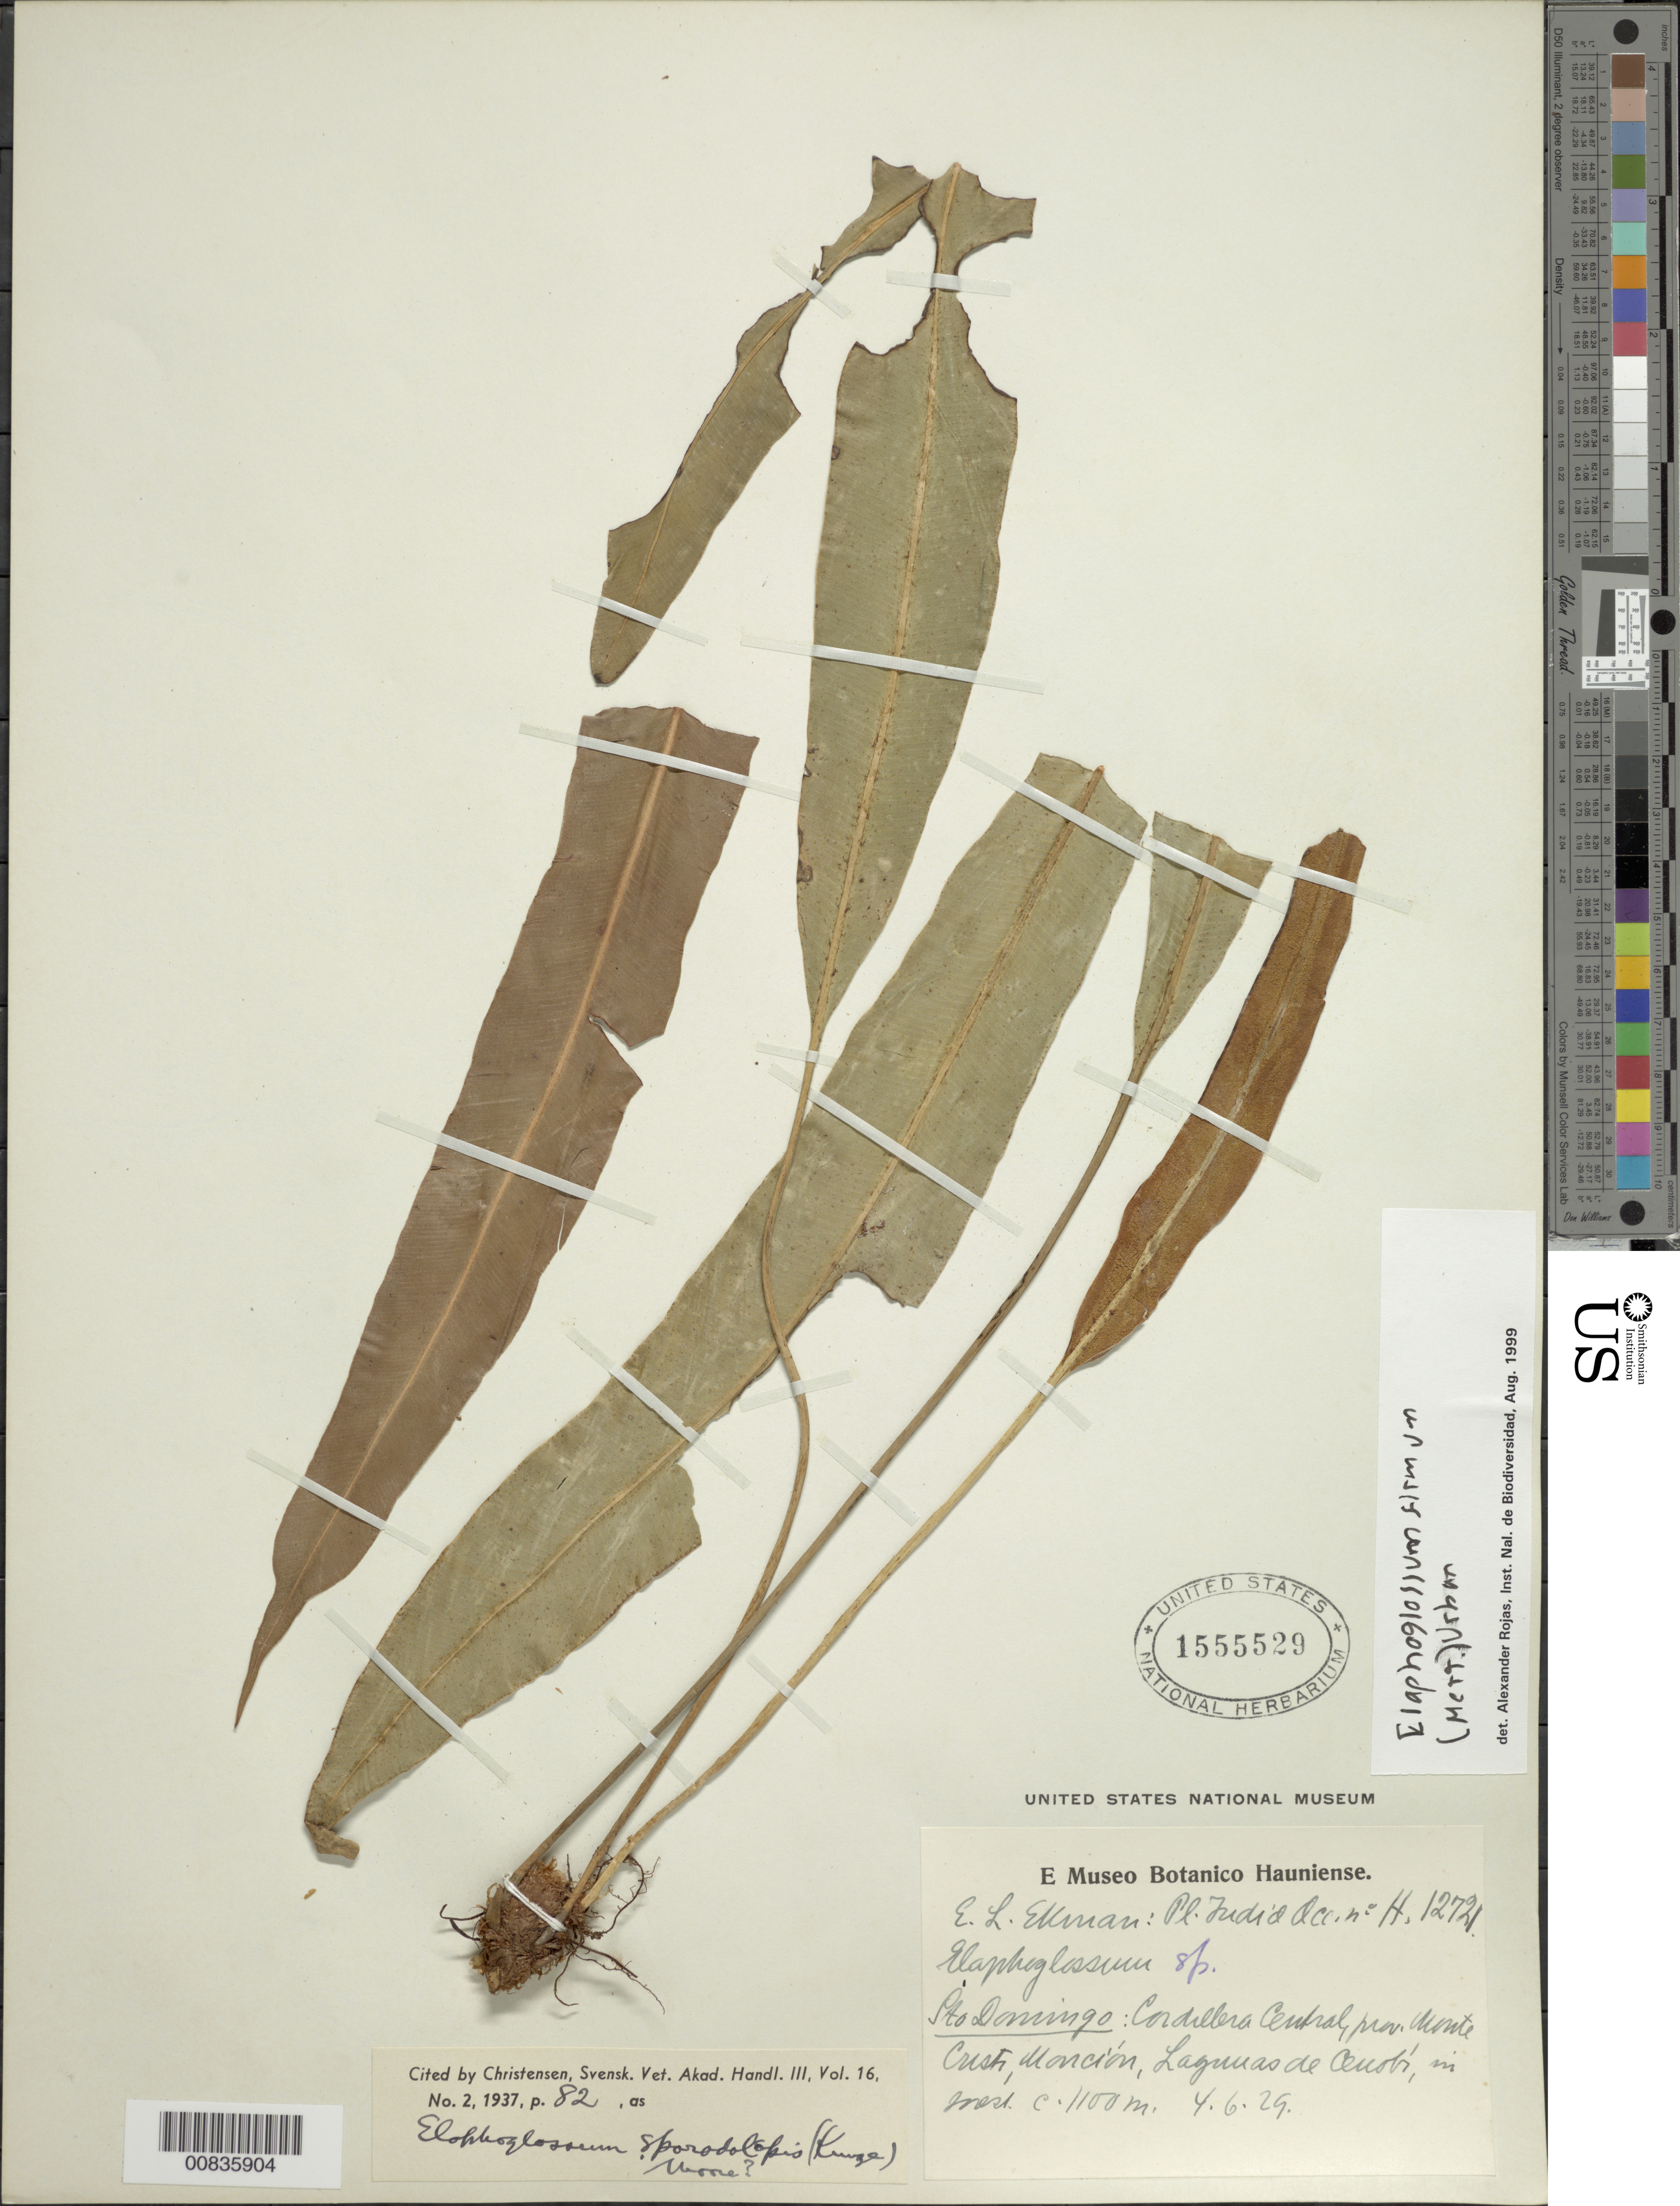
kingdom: Plantae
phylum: Tracheophyta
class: Polypodiopsida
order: Polypodiales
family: Dryopteridaceae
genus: Elaphoglossum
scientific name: Elaphoglossum firmum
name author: (Mett.) Urb.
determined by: Rojas, A.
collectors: E. L. Ekman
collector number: H 12721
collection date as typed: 04 Jun 1929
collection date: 1929-06-04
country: Dominican Republic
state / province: Monte Cristi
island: Hispaniola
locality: Cordillera Central, Monción, Lagunas de Cenobí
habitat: Forest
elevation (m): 1100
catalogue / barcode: US 1555529